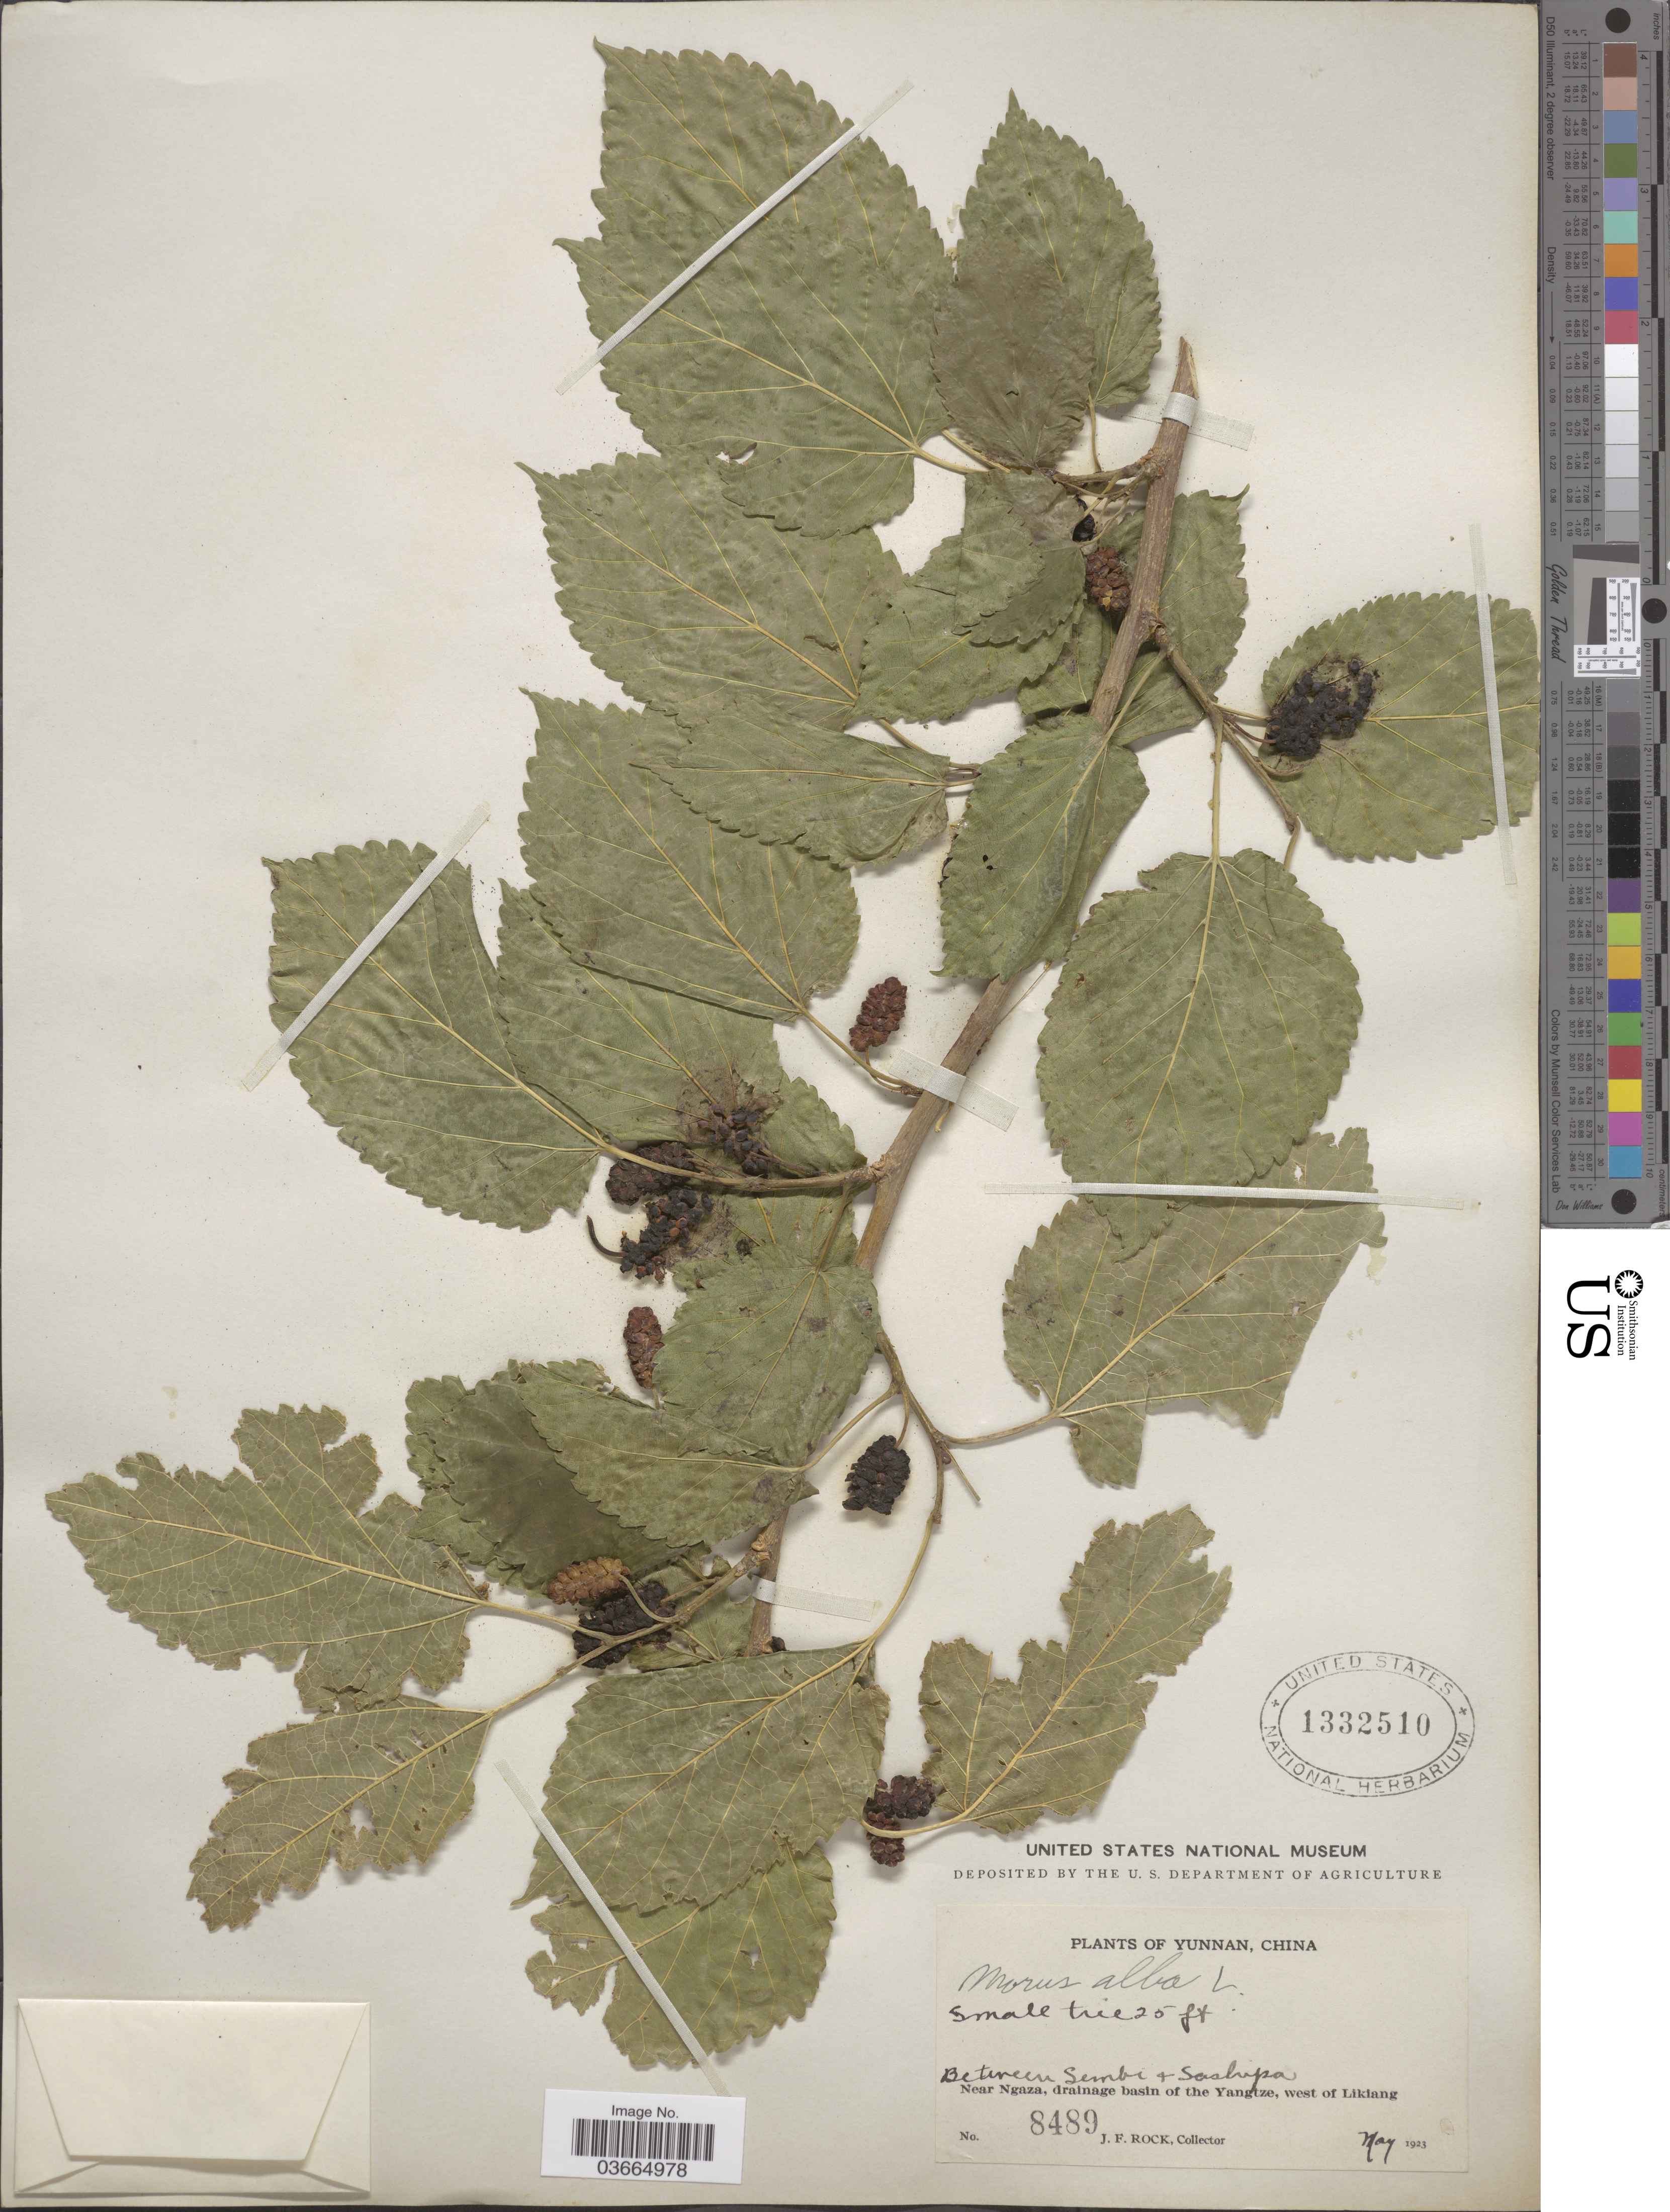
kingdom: Plantae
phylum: Tracheophyta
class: Magnoliopsida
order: Rosales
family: Moraceae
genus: Morus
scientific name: Morus alba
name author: L.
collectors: J. Rock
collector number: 8489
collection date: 1923-05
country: China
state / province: Yunnan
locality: Between Sembi + Sashipa*. Near Ngaza, drainage basin of the Yangtze, west of Likiang.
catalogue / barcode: US 1332510